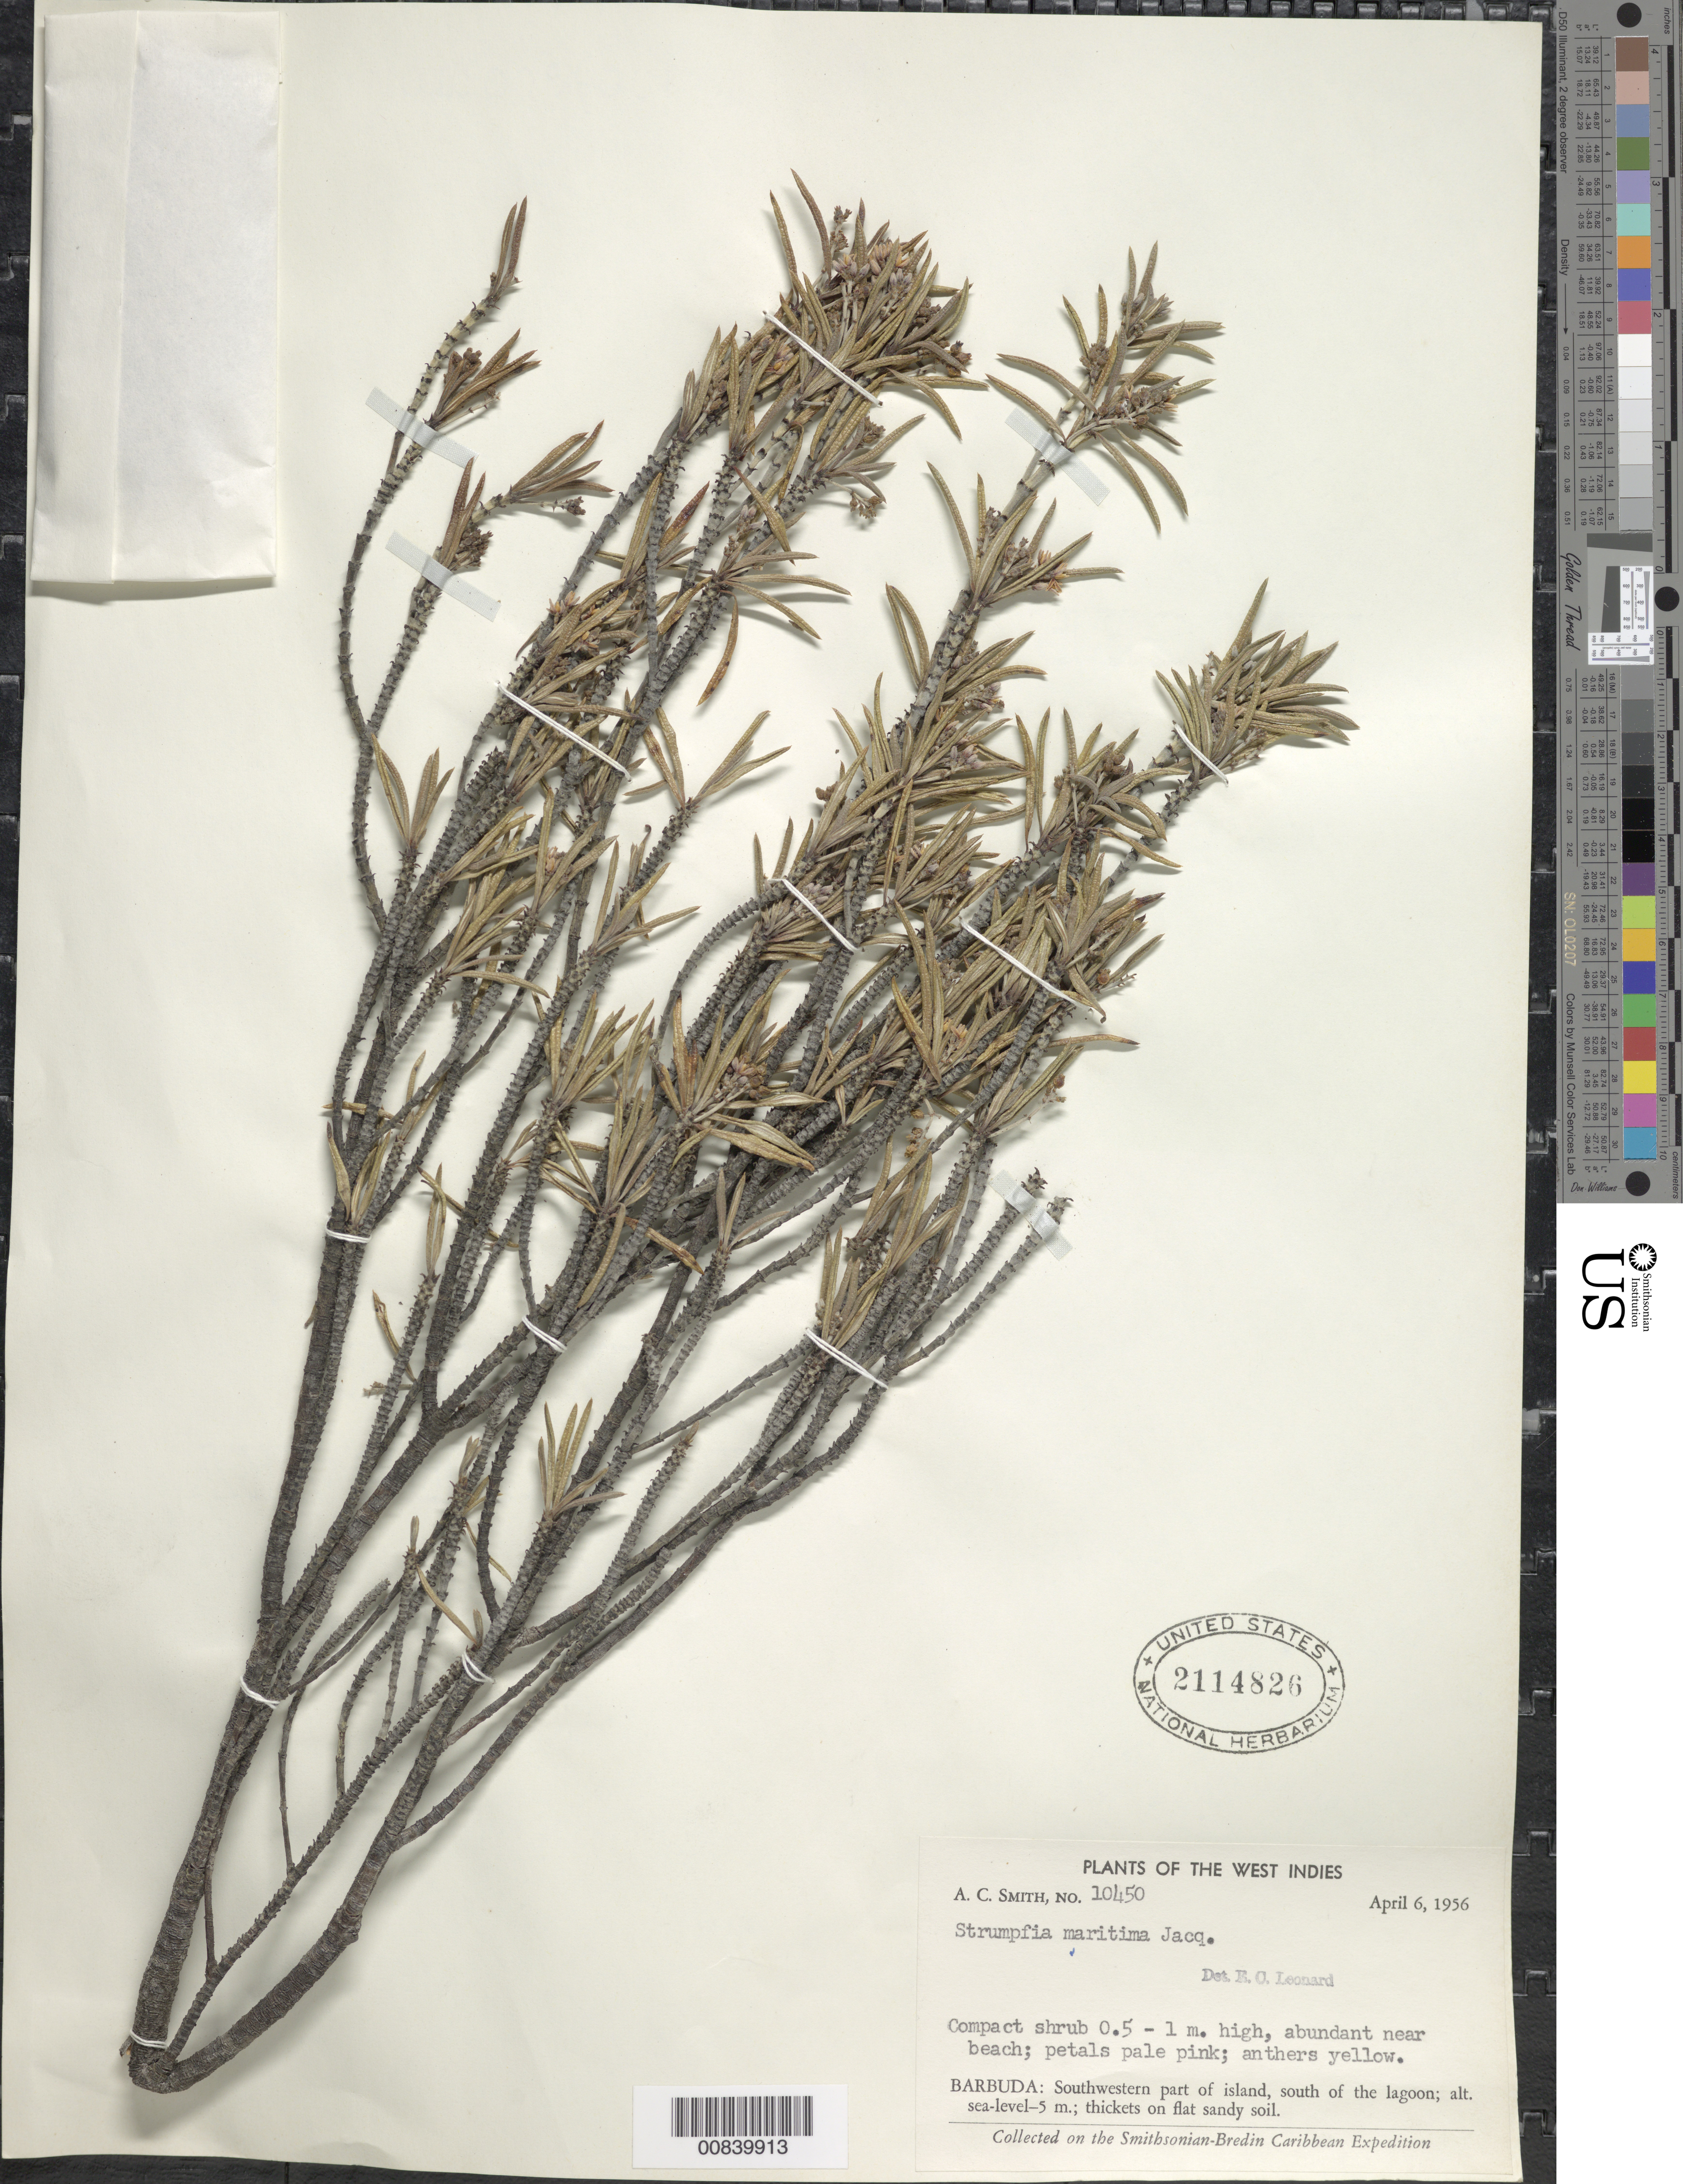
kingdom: Plantae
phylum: Tracheophyta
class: Magnoliopsida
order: Gentianales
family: Rubiaceae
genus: Strumpfia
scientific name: Strumpfia maritima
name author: Jacq.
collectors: A. C. Smith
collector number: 10450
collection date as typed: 06 Apr 1956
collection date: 1956-04-06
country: Antigua and Barbuda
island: Barbuda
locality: Southwestern part of island, south of lagoon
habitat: Near beach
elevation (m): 0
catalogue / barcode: US 2114826